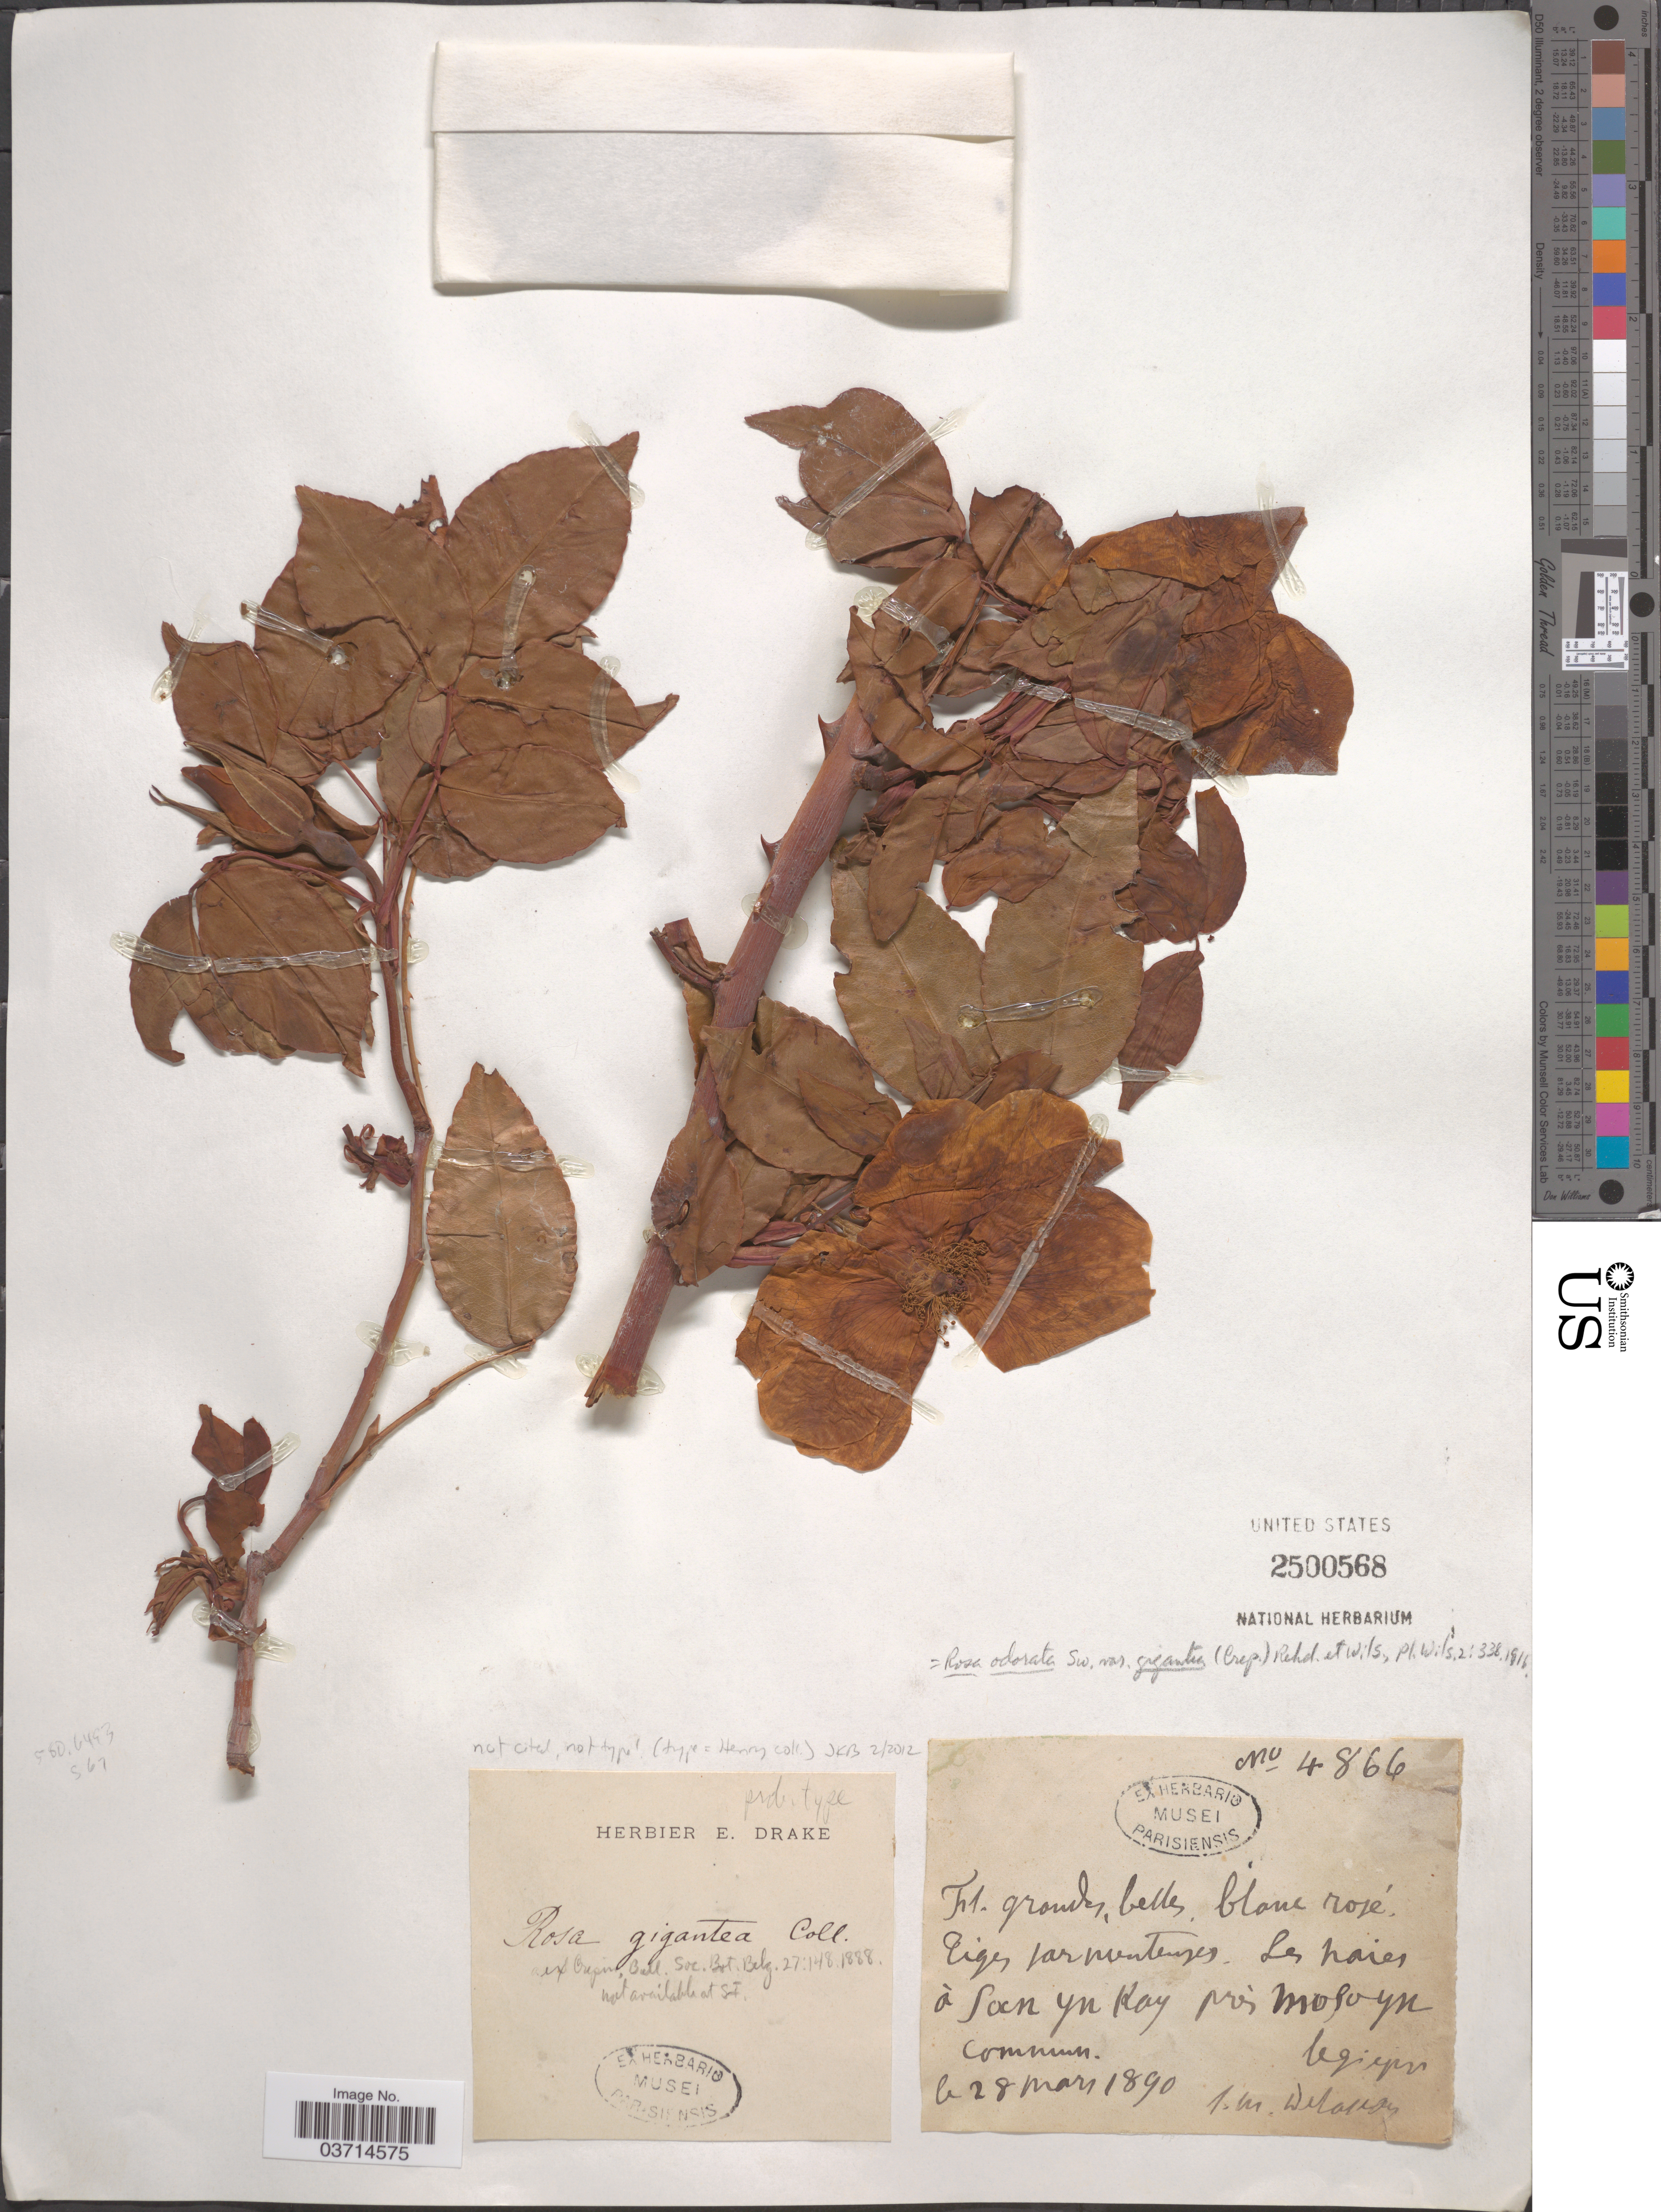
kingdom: Plantae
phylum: Tracheophyta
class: Magnoliopsida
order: Rosales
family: Rosaceae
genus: Rosa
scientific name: Rosa x odorata var. gigantea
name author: (Collett ex Crép.) Rehder & E.H. Wilson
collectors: J. Delavay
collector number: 4866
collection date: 1890-05-28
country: China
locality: Les Naies à Soen Yu Kay prè Mogoyu.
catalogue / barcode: US 2500568